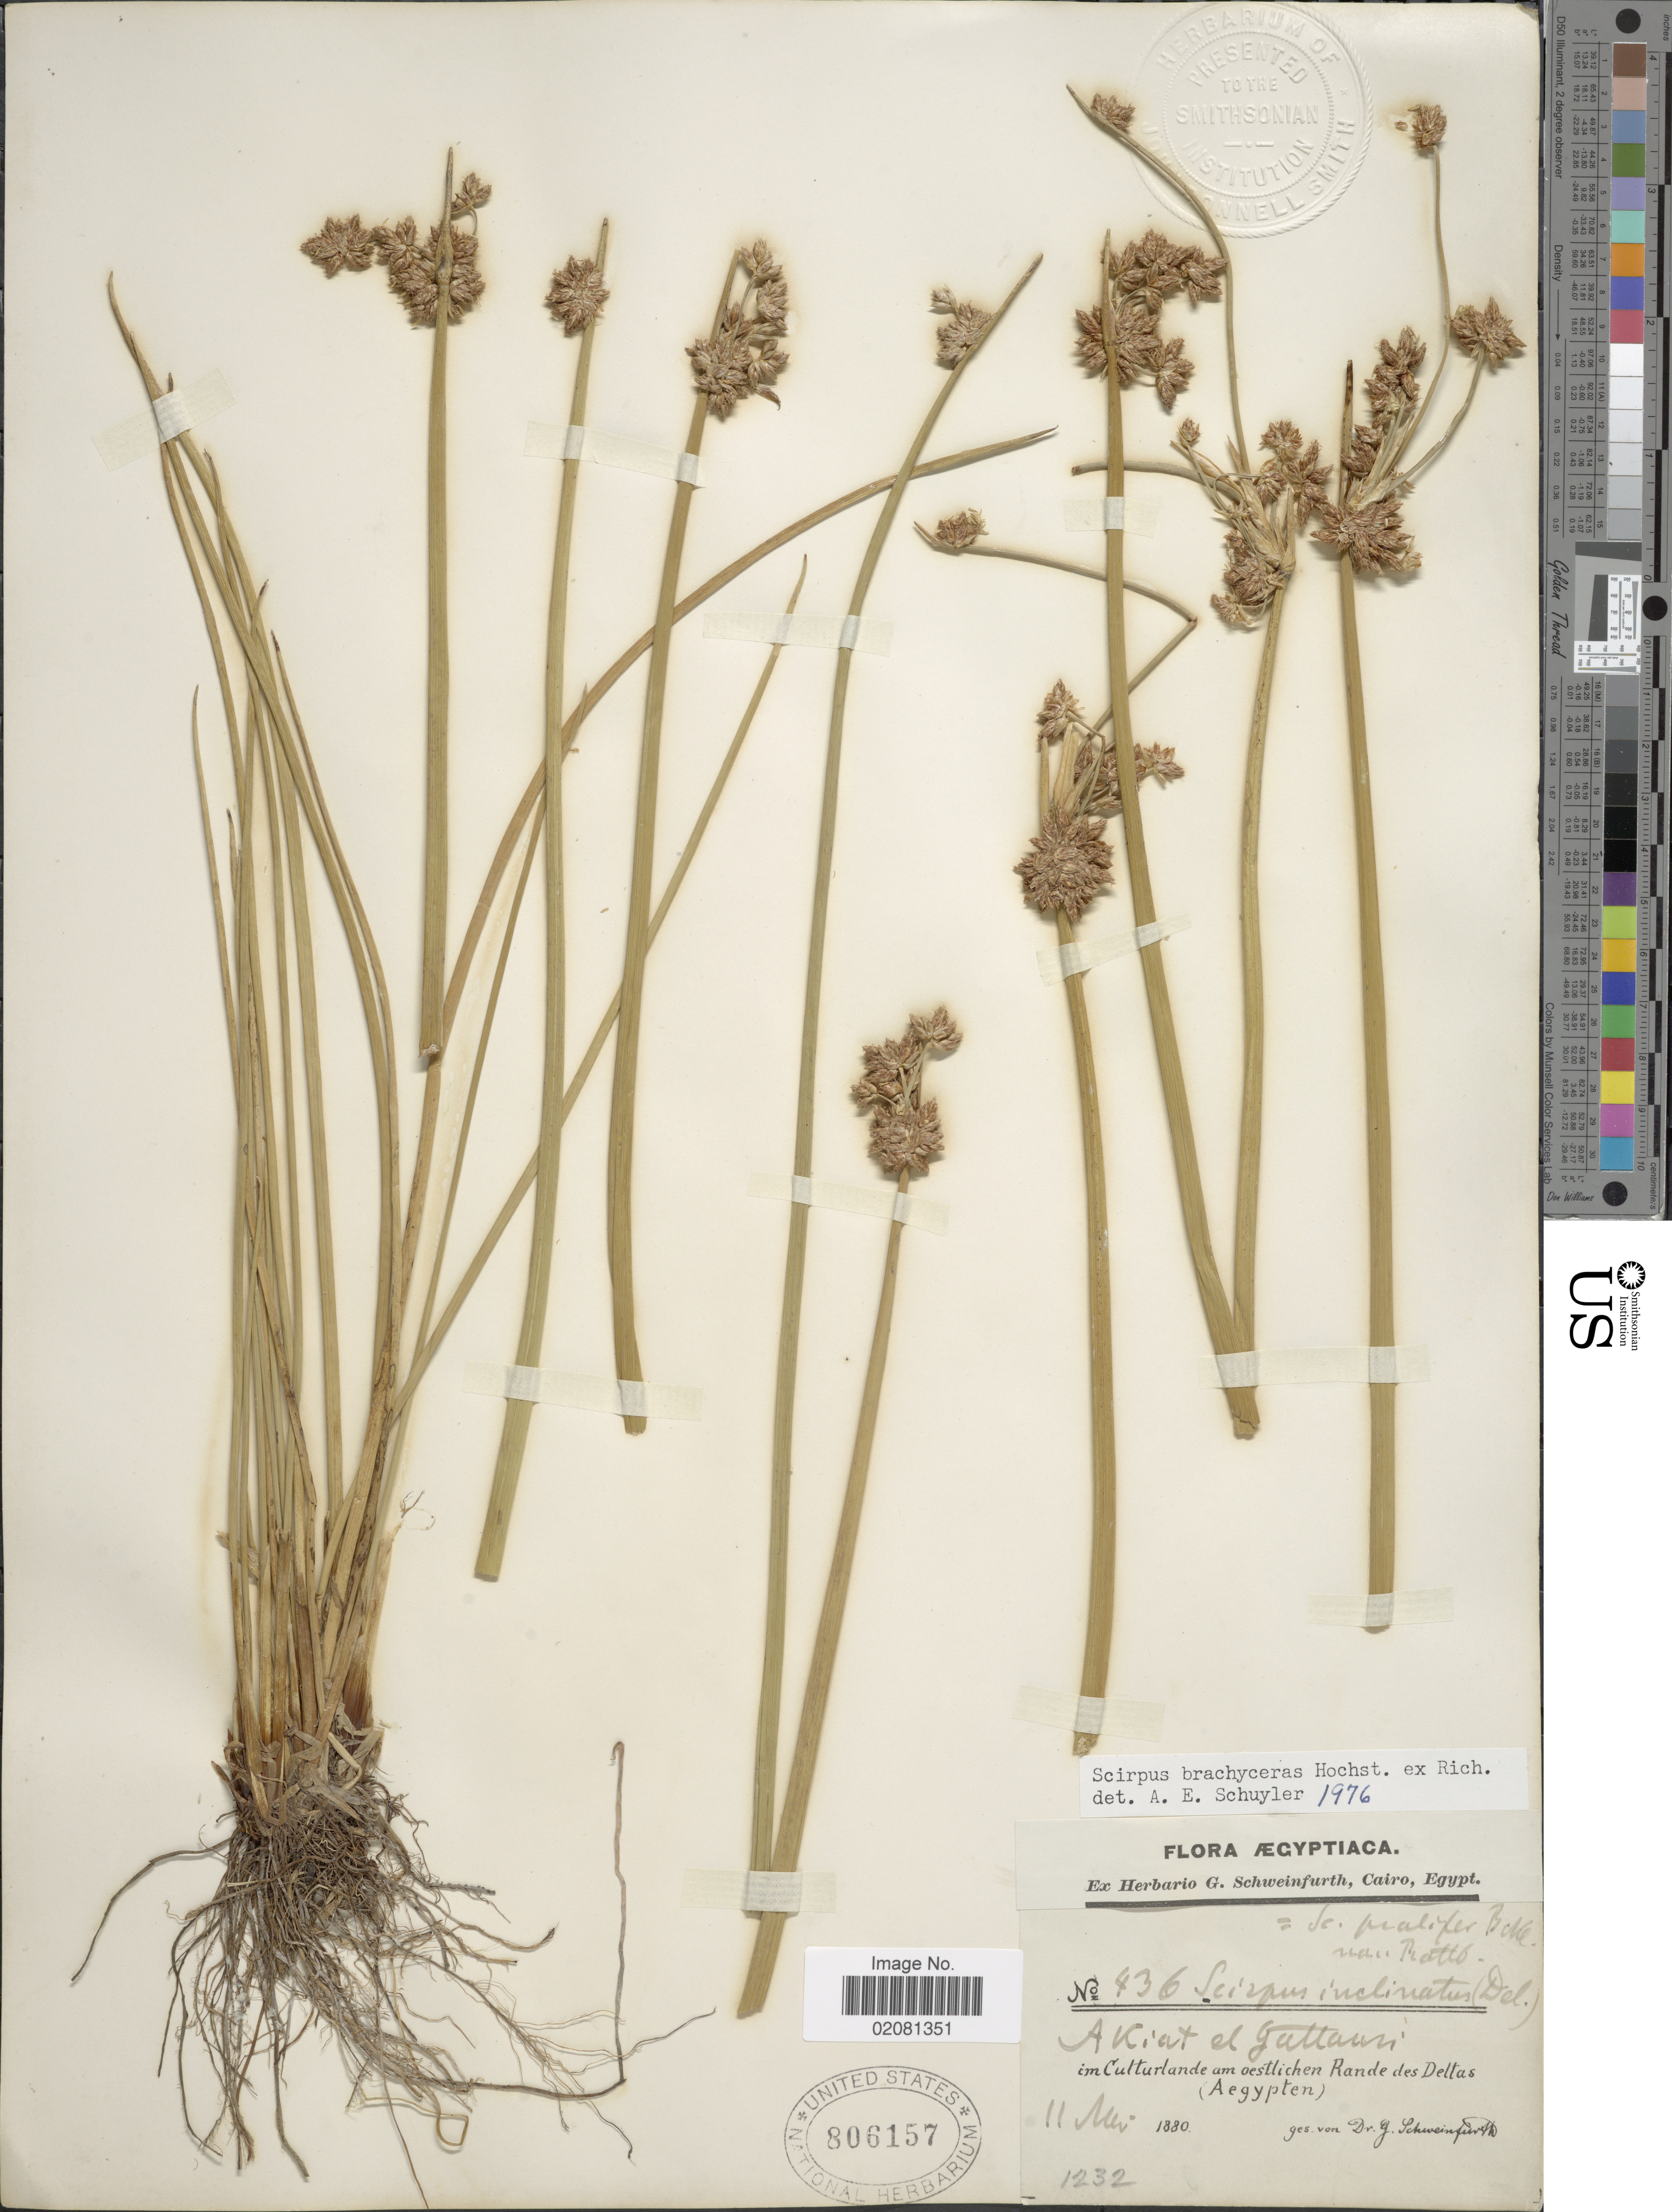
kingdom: Plantae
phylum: Tracheophyta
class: Liliopsida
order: Poales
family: Cyperaceae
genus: Schoenoplectus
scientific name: Schoenoplectus corymbosus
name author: (Roth ex Roem. & Schult.) J. Raynal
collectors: G. A. Schweinfurth (herbarium)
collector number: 436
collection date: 1880-05-11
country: Egypt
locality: Aegyptiaca, im Culturlande am oestlichen Rande des Deltas (Aegypten).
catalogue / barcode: US 806157